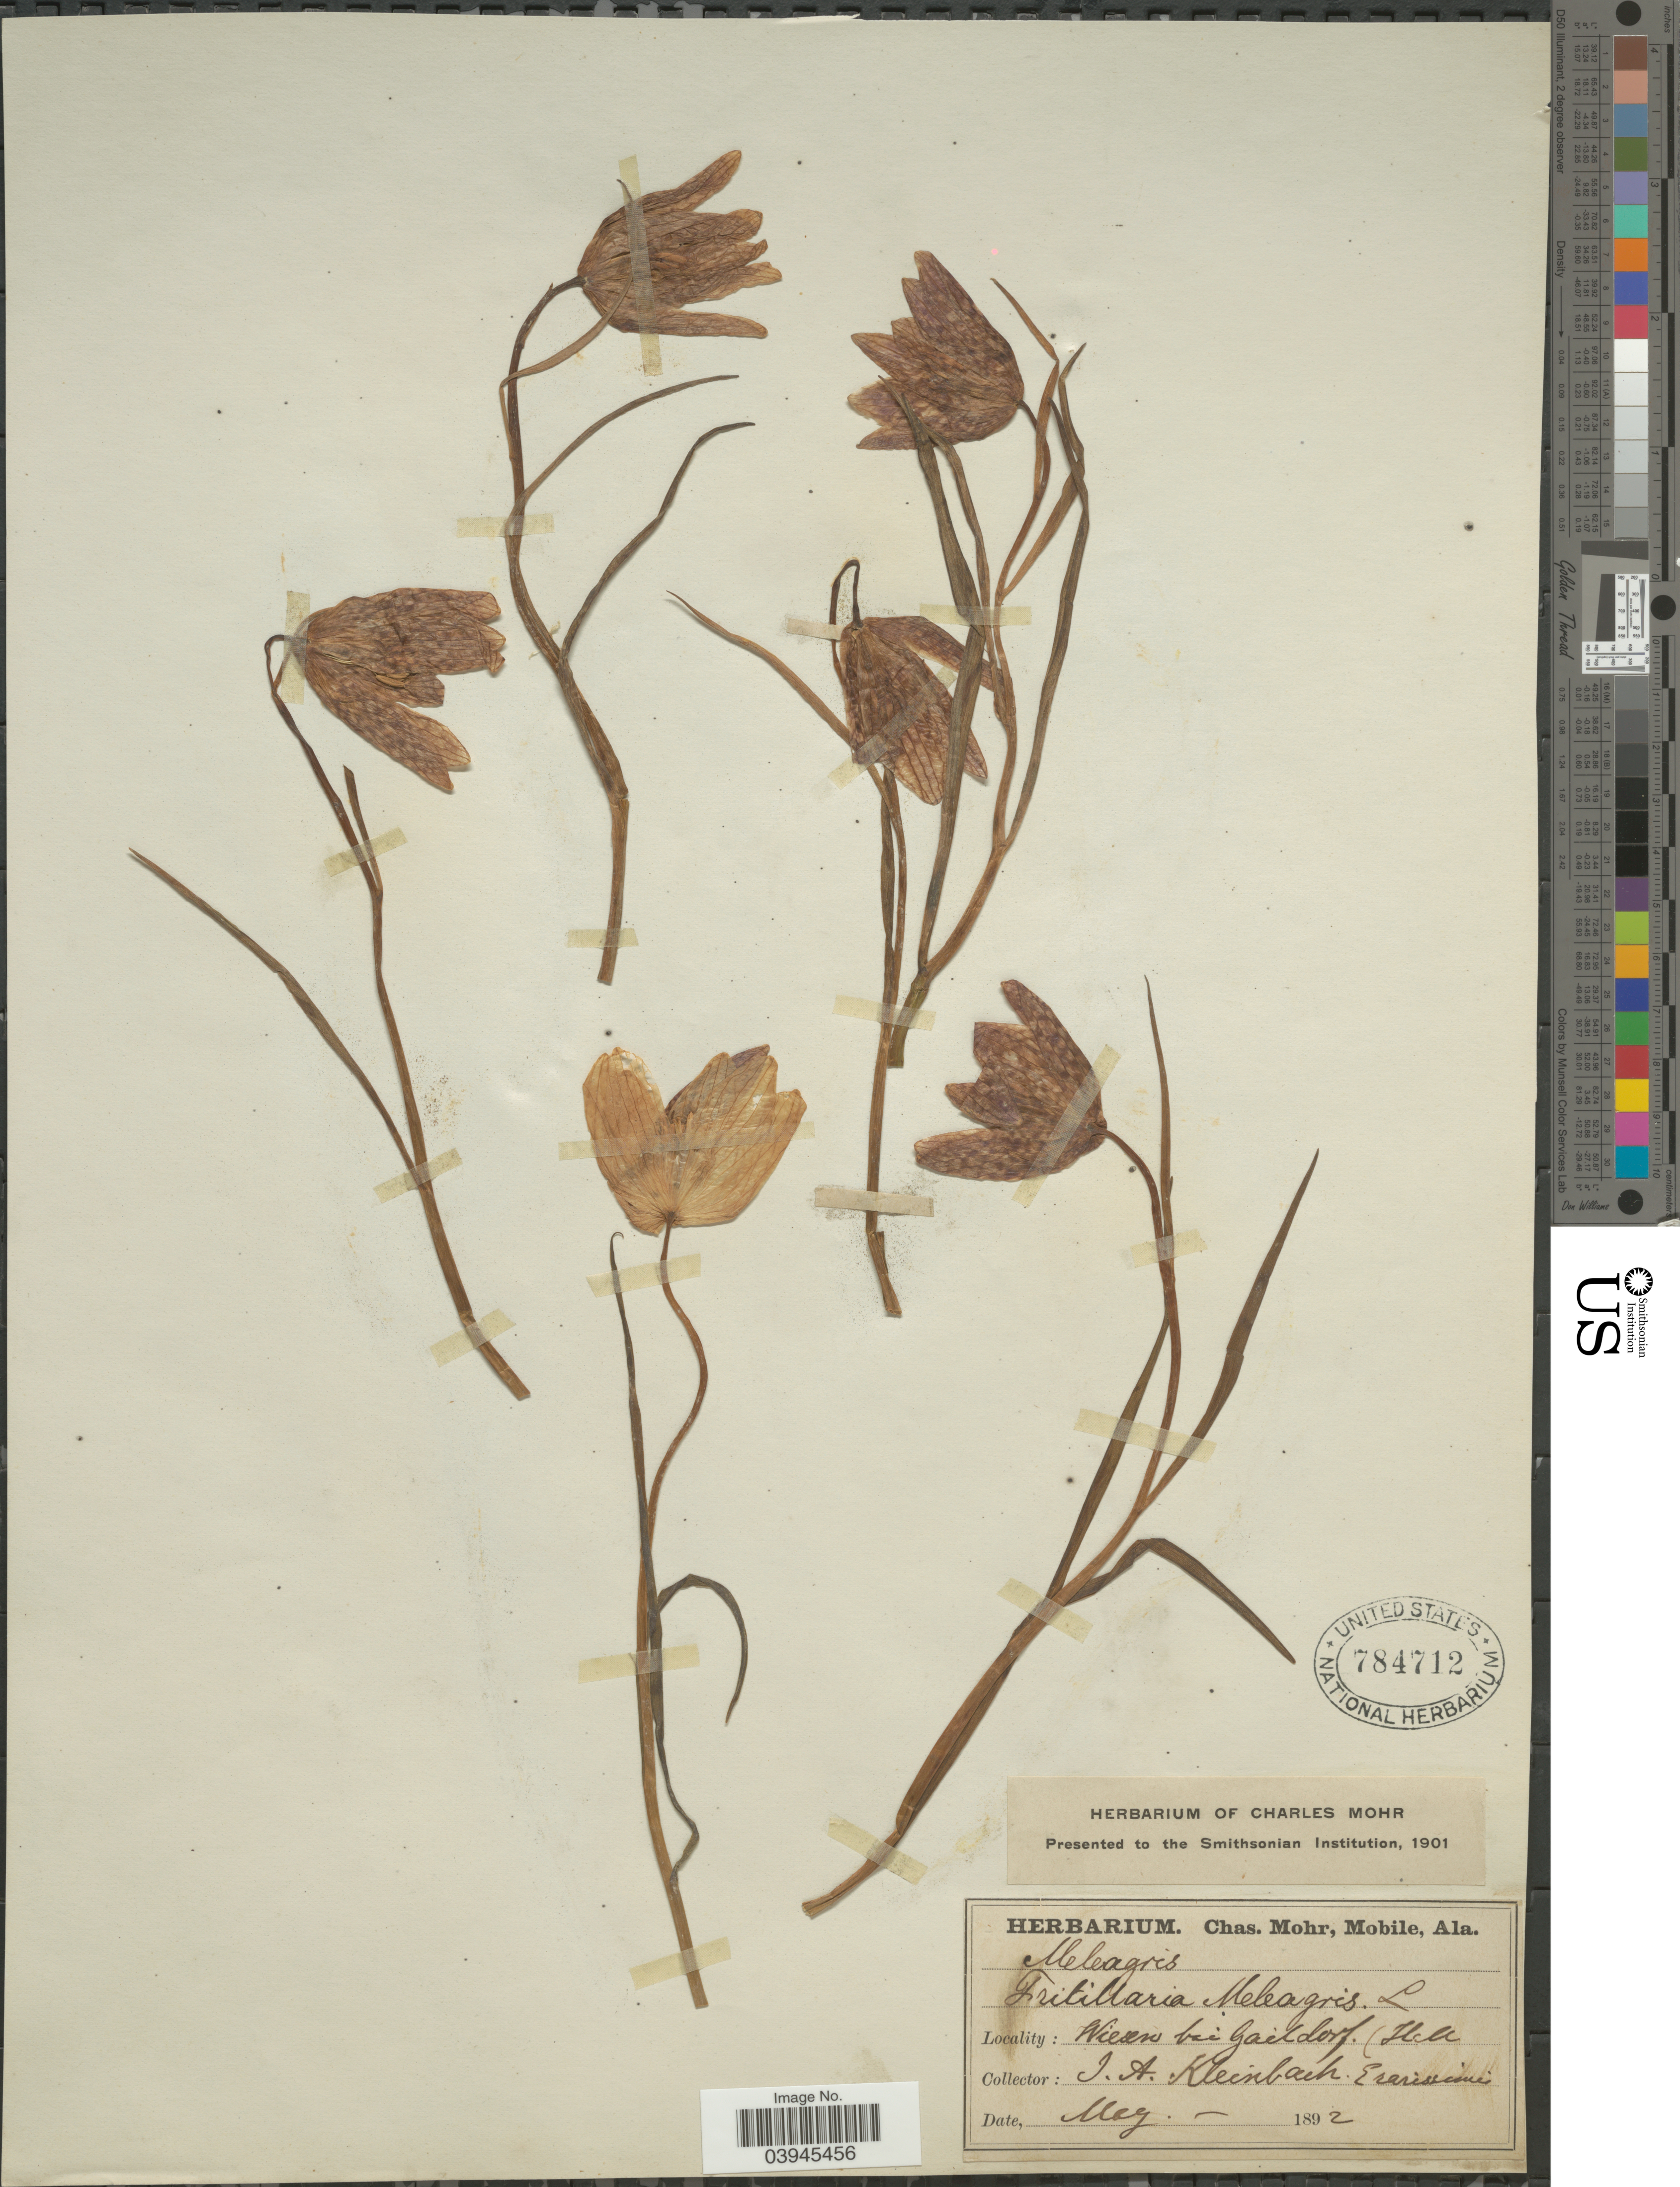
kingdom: Plantae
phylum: Tracheophyta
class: Liliopsida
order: Liliales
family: Liliaceae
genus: Fritillaria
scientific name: Fritillaria meleagris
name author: Lindl.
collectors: J. Kleinbach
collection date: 1892-05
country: Germany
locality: Wiesen bei Gaildorf.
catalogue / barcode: US 784712